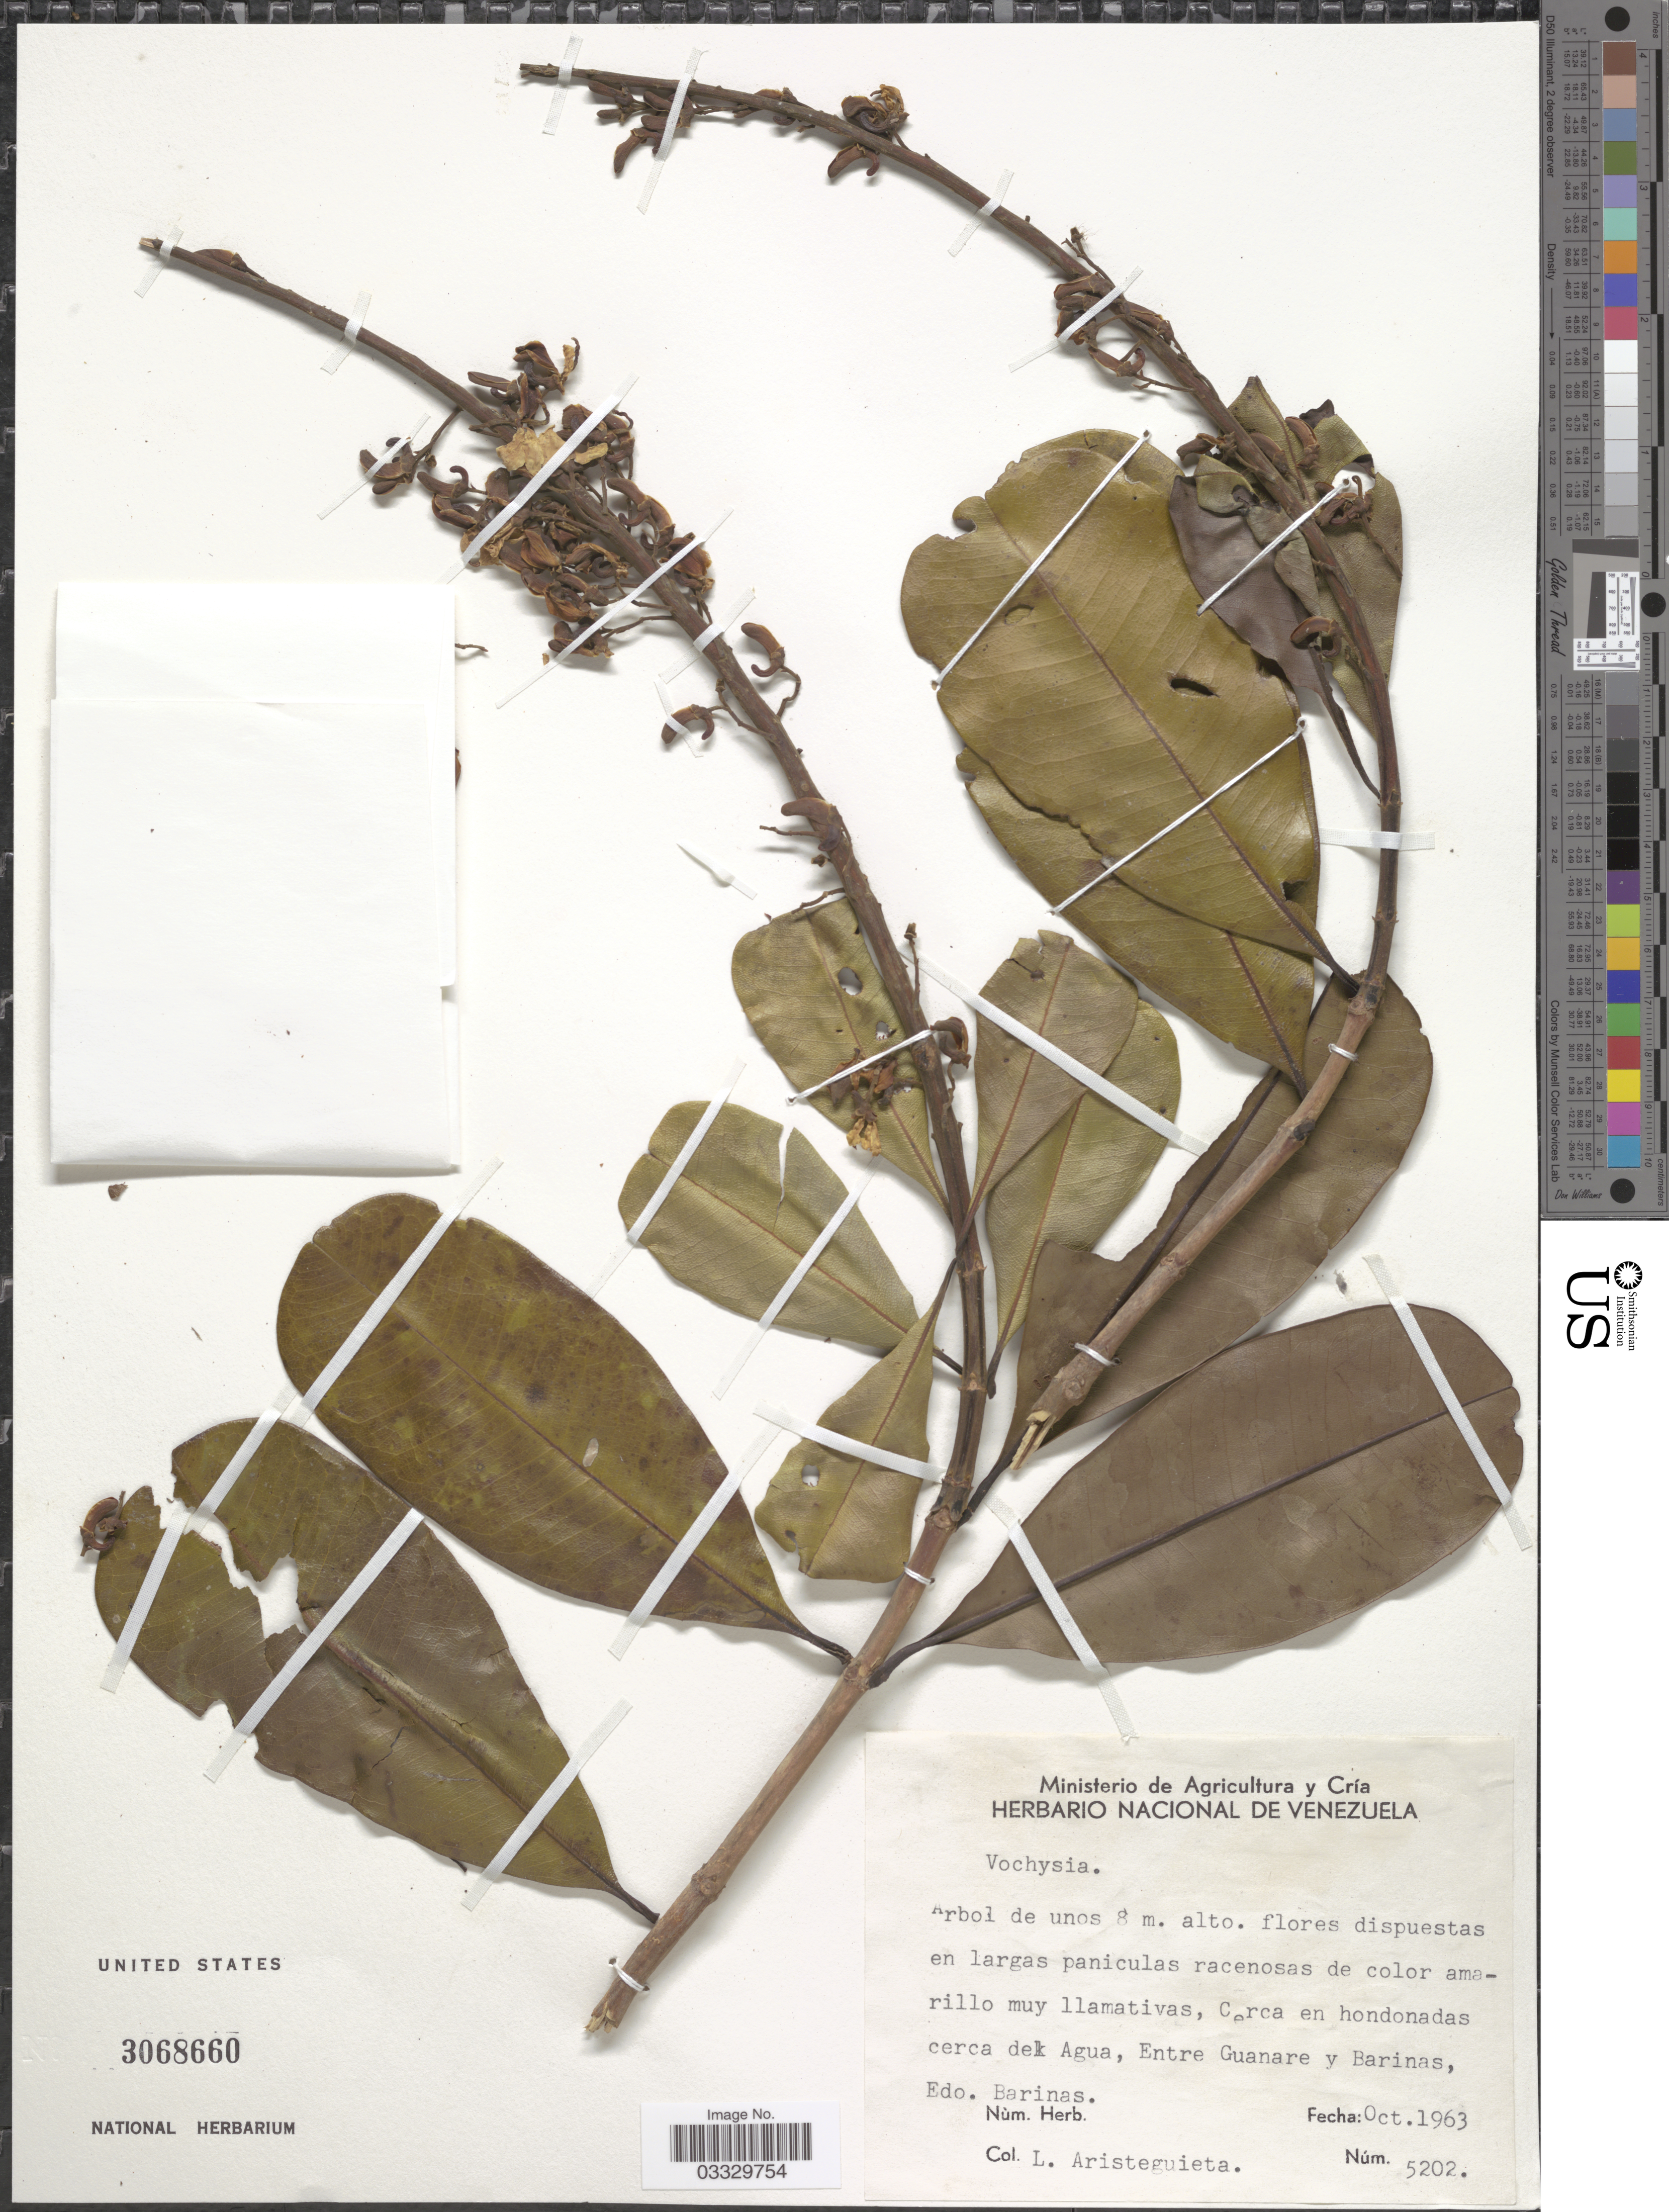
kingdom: Plantae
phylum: Tracheophyta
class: Magnoliopsida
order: Myrtales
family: Vochysiaceae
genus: Vochysia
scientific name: Vochysia sp.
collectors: L. Aristeguieta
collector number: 5202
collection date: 1963-10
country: Venezuela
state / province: Barinas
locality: Cerca del Agua, Entre Guanare y Barinas.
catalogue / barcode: US 3068660